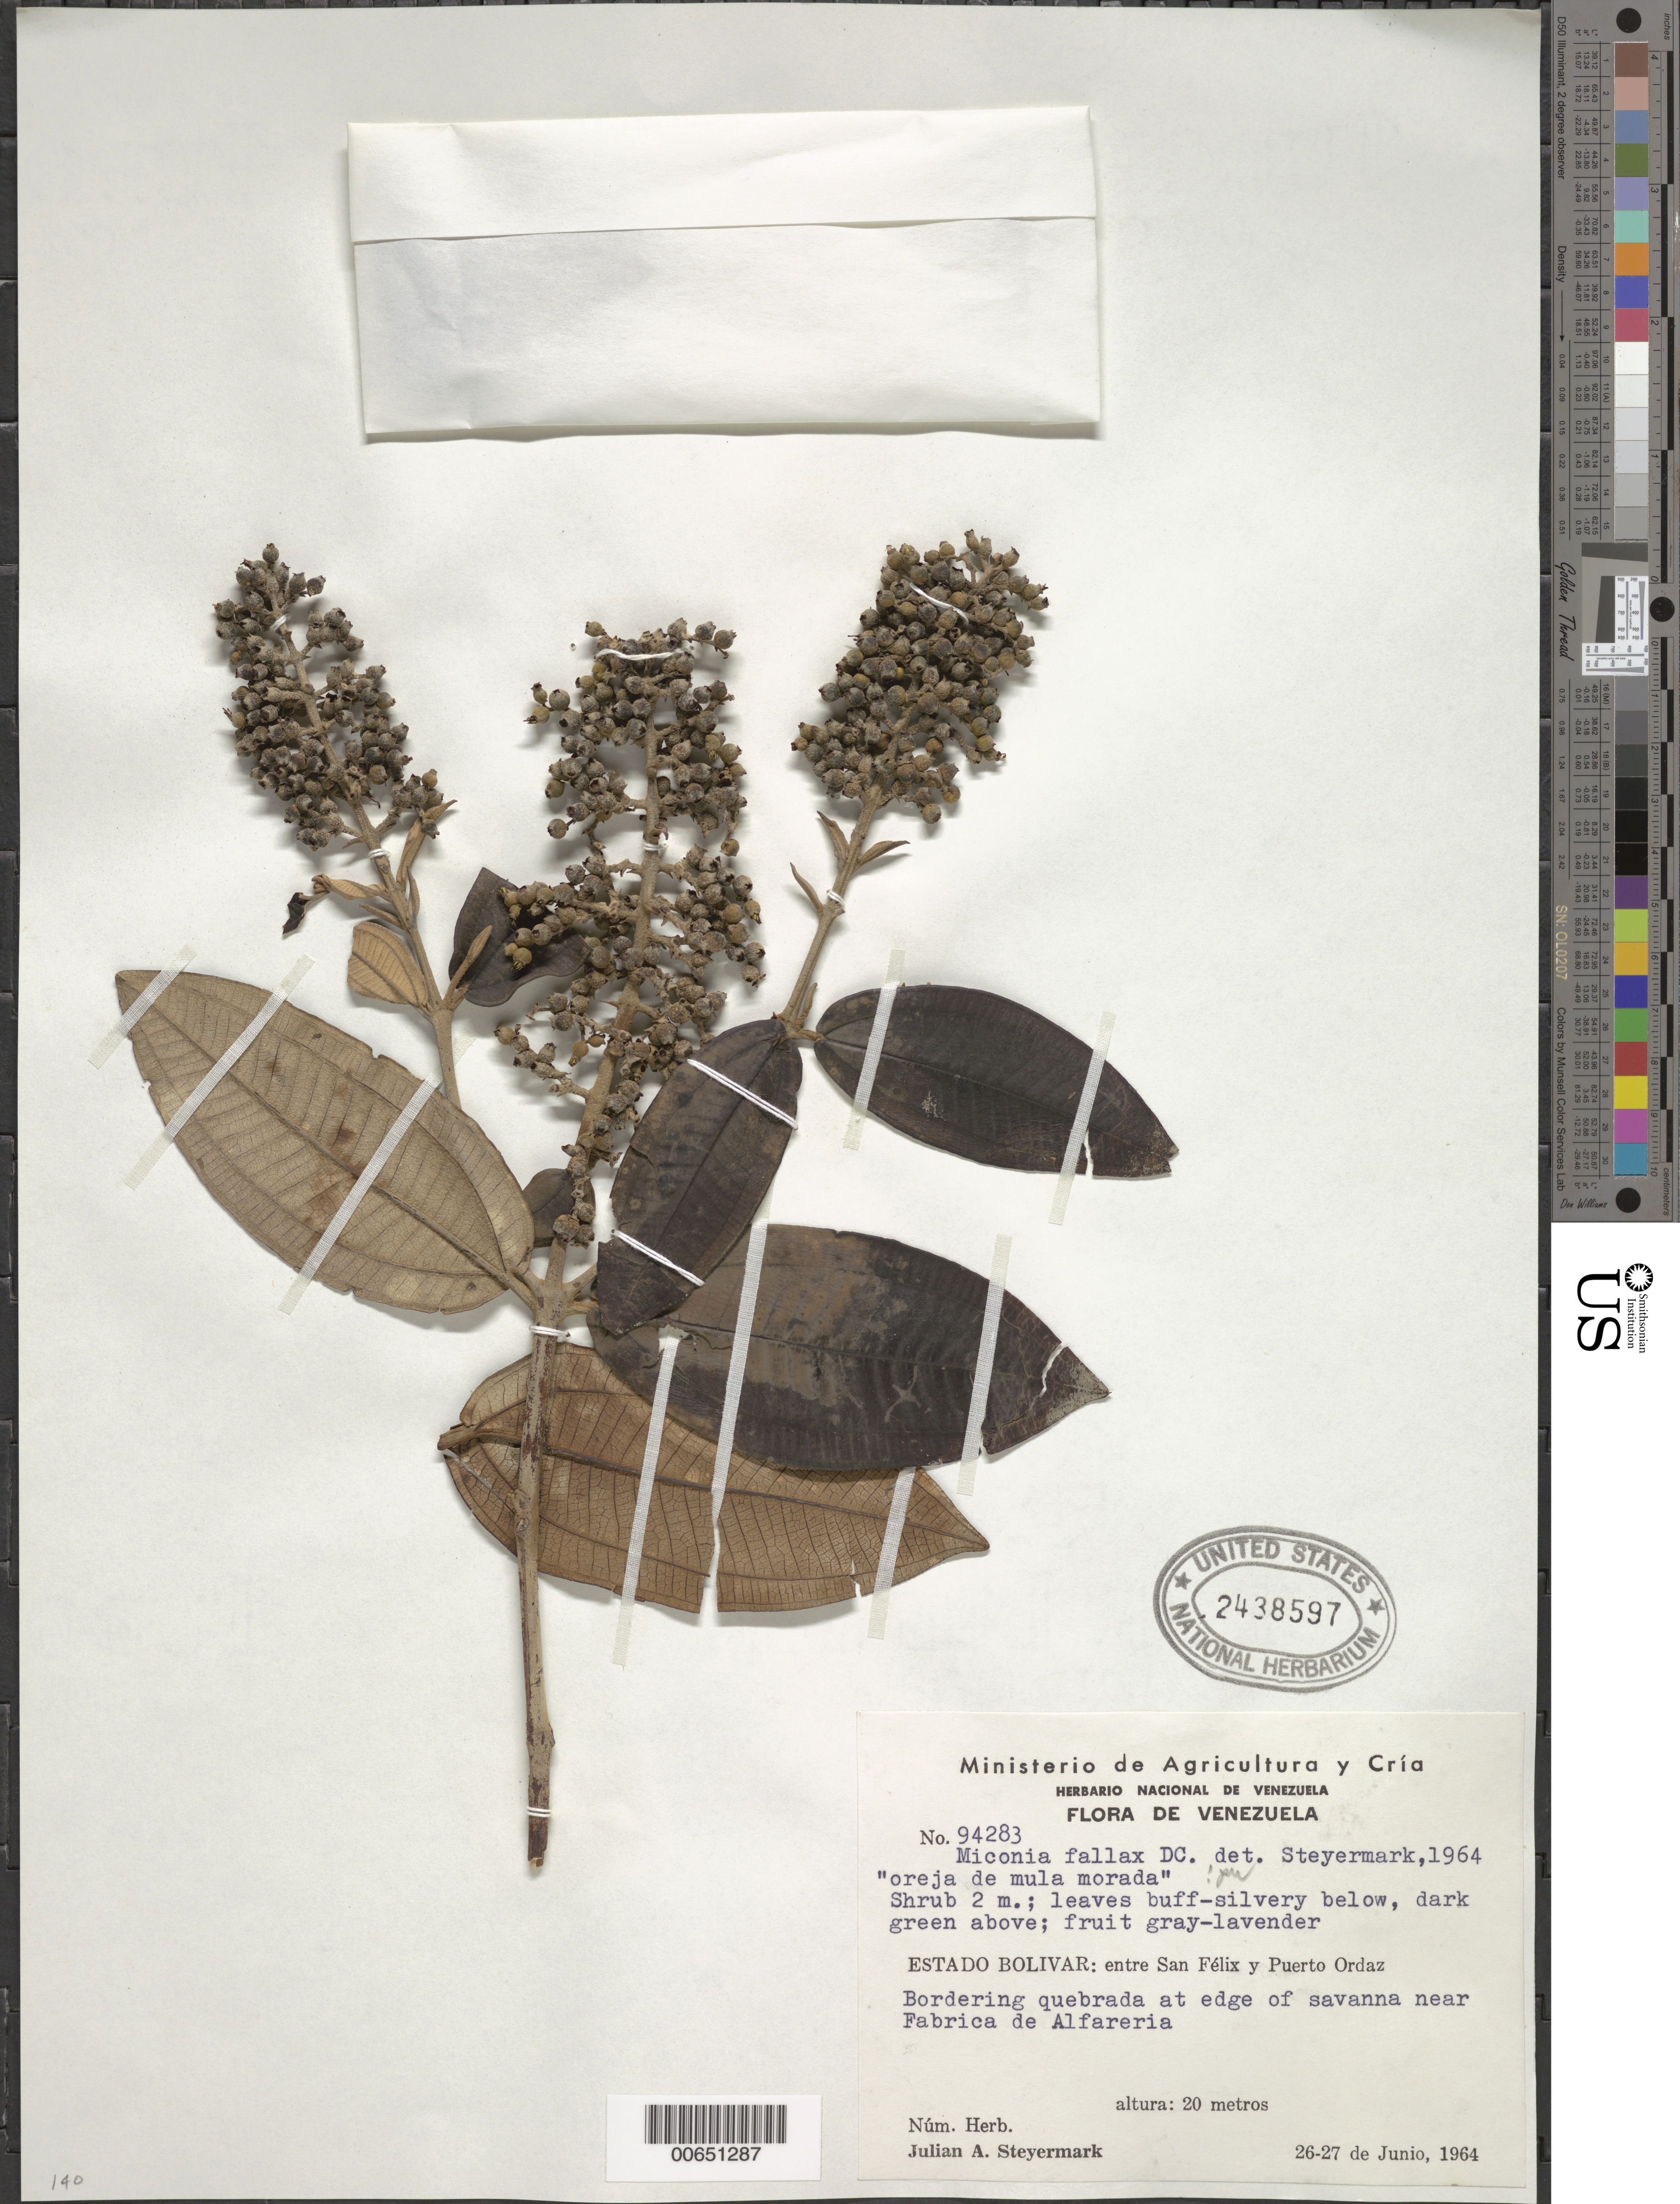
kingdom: Plantae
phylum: Tracheophyta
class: Magnoliopsida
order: Myrtales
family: Melastomataceae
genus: Miconia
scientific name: Miconia fallax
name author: DC.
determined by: Wurdack, John J., (US), US (UNITED STATES)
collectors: J. Steyermark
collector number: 94283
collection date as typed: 26-Jun-64 to 27-Jun-64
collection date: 1964-06-26/1964-06-27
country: Venezuela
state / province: Bolívar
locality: San Félix to Puerto Ordaz, near Fabrica de Alfareria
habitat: Bordering quebrda at edge of savanna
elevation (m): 20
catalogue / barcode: US 2438597